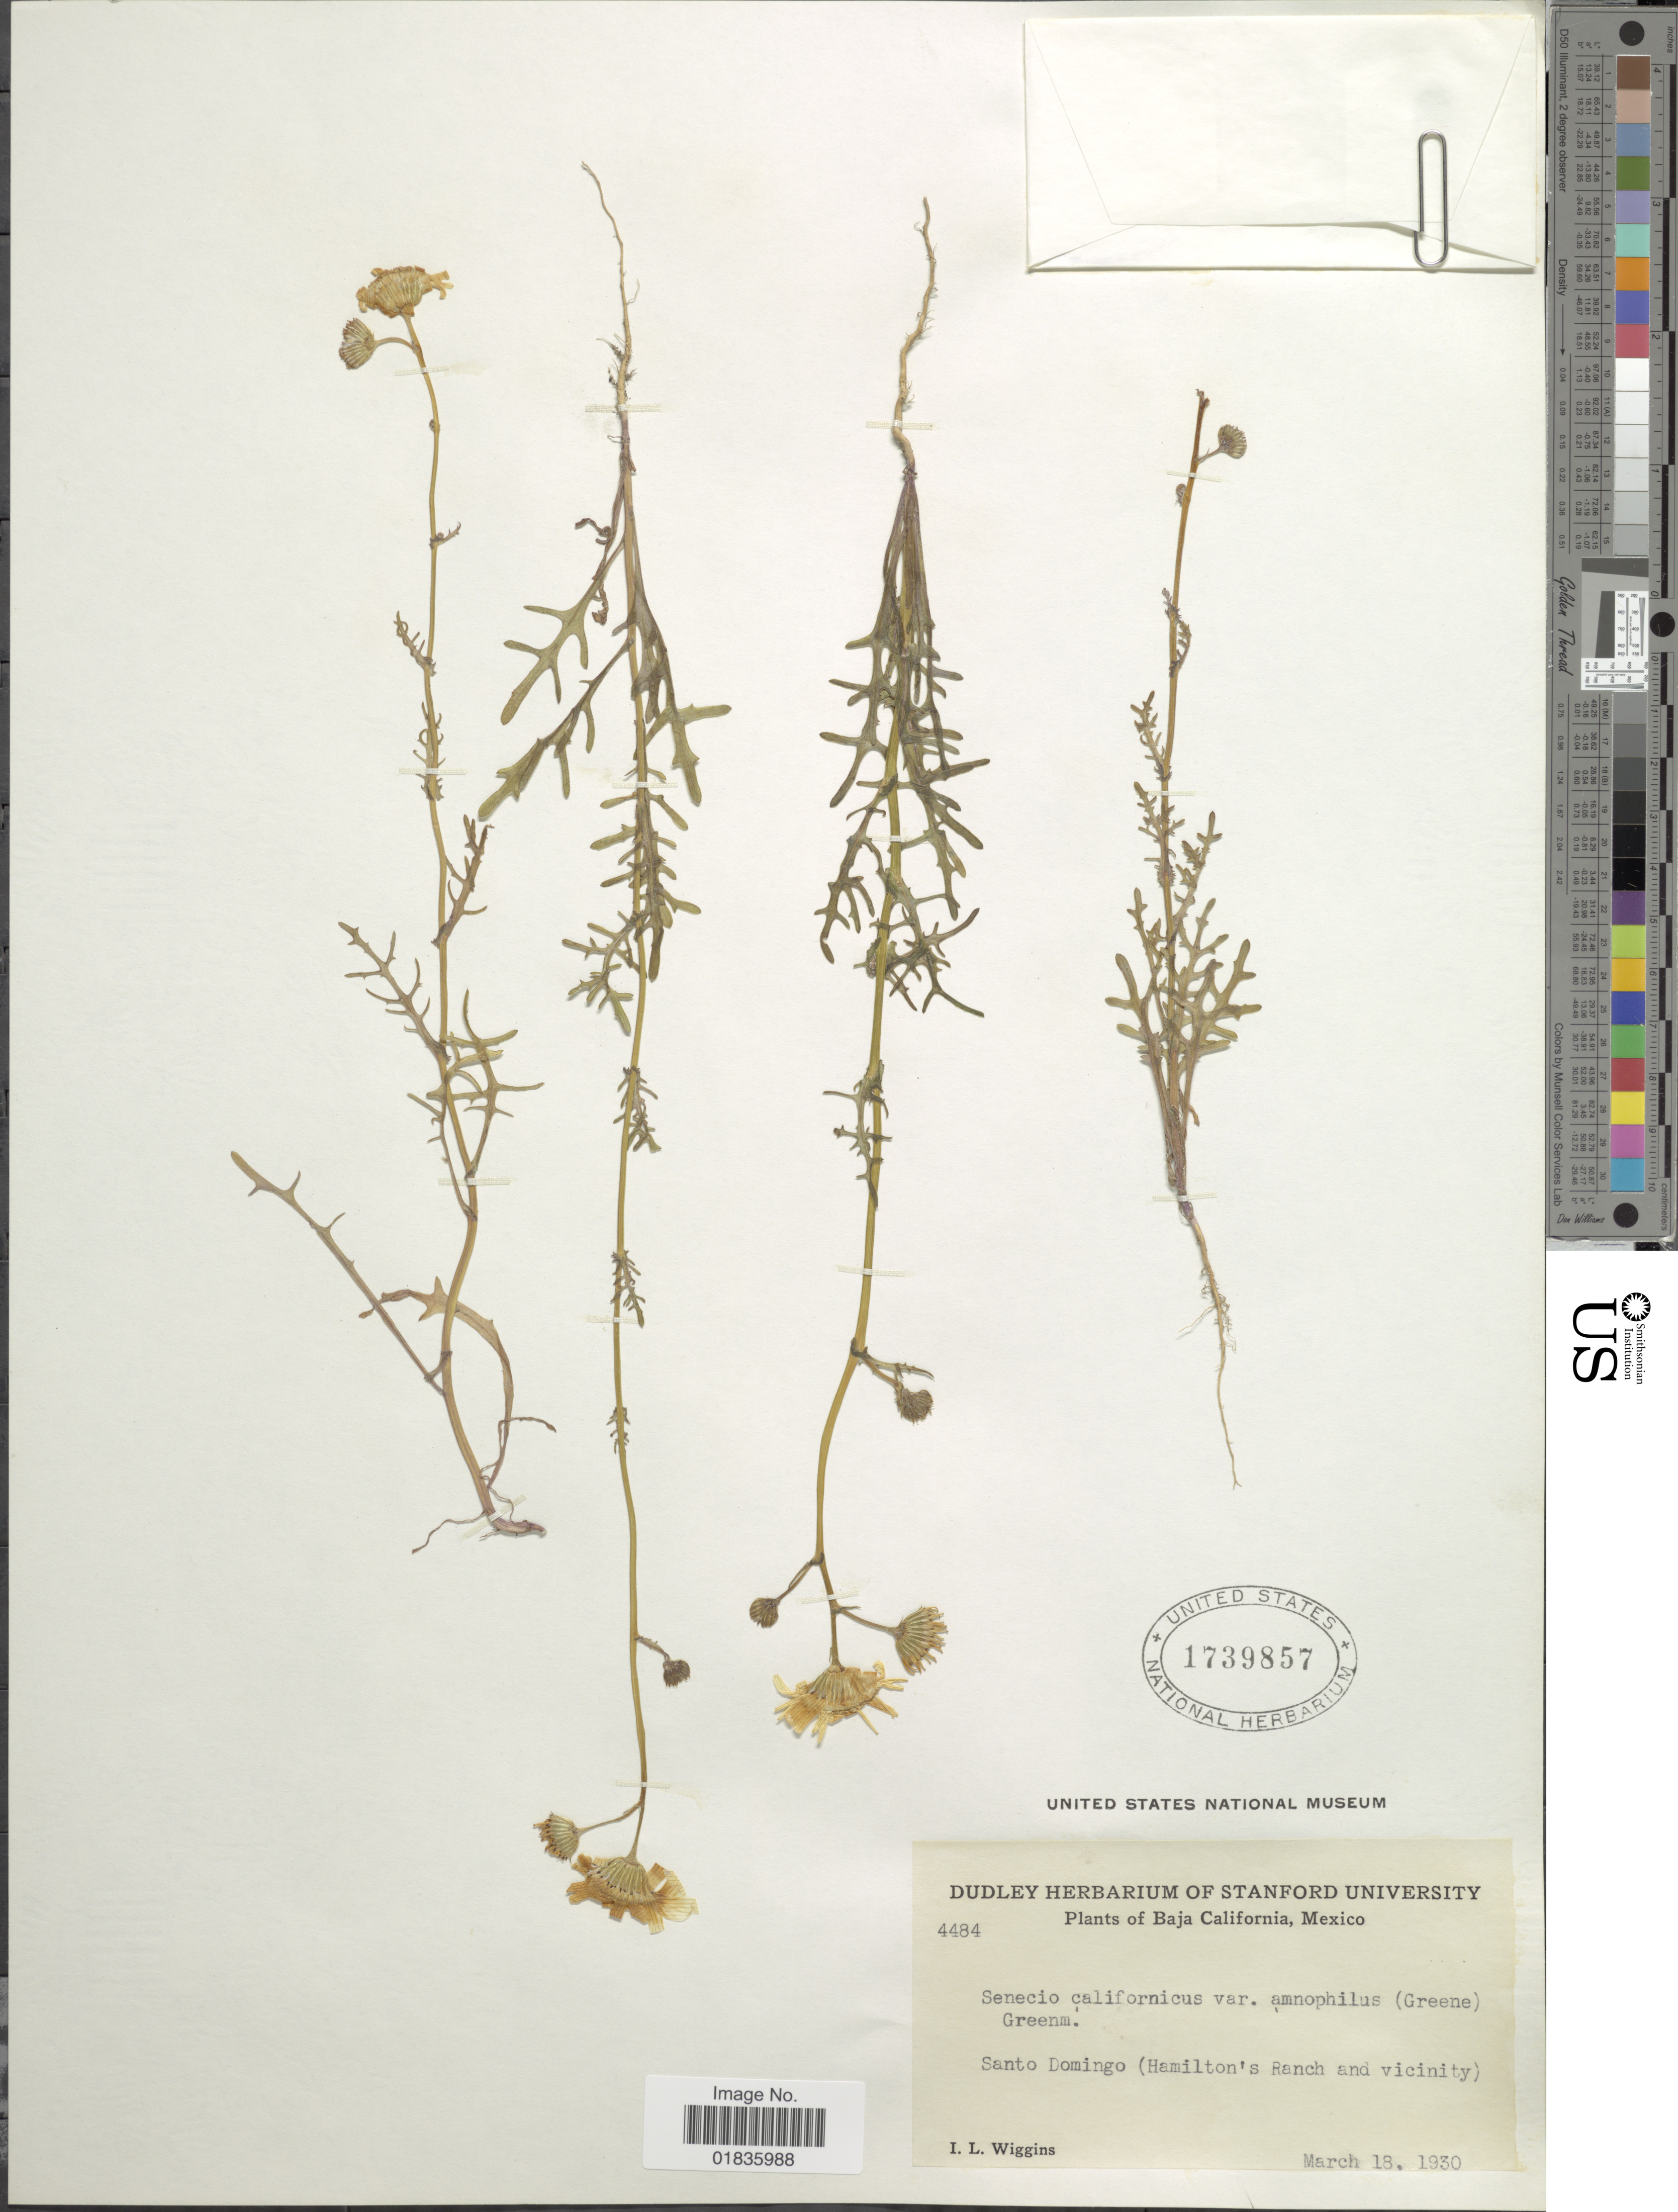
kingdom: Plantae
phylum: Tracheophyta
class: Magnoliopsida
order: Asterales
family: Asteraceae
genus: Senecio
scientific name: Senecio californicus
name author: DC.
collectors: I. L. Wiggins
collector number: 4484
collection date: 1930-03-18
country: Mexico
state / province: Baja California Sur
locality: Santo Domingo (Hamilton's Ranch and vicinity).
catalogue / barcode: US 1739857